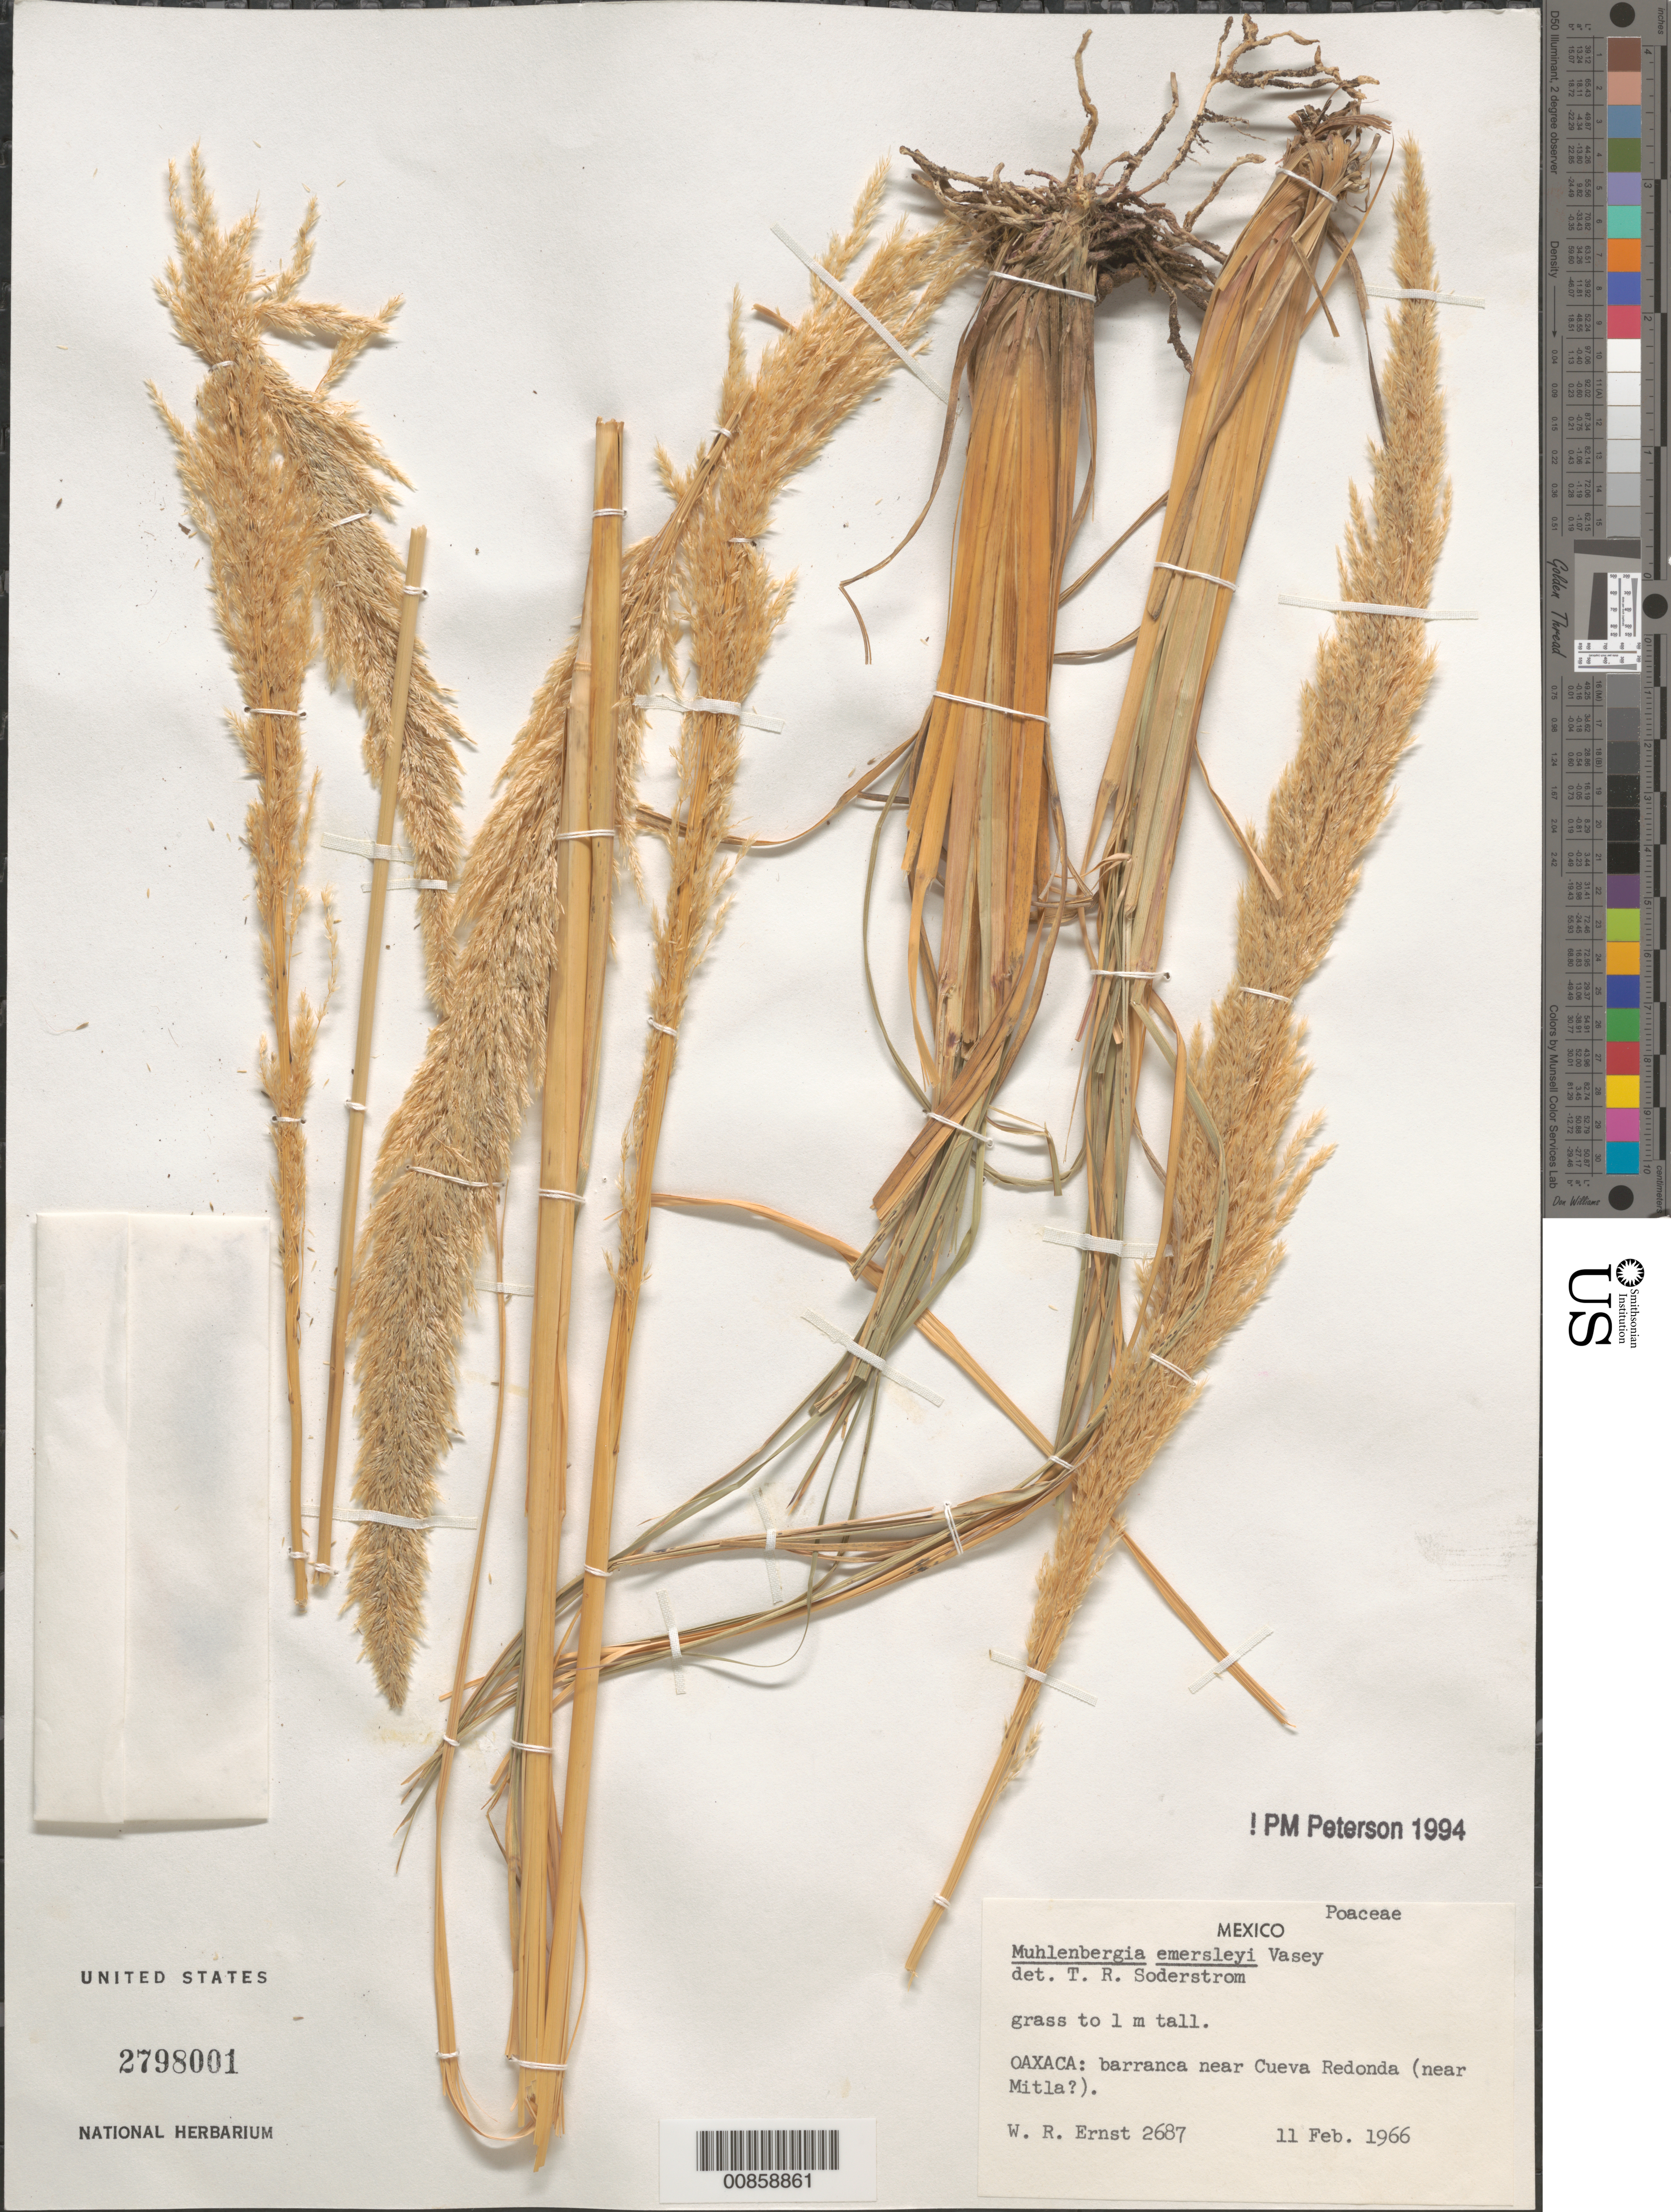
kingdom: Plantae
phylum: Tracheophyta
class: Liliopsida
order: Poales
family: Poaceae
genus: Muhlenbergia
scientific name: Muhlenbergia emersleyi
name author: Vasey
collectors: W. R. Ernst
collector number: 2687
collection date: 1966-02-11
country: Mexico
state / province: Oaxaca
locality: Barranca near Cueva Redonda (near Mitla).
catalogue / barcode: US 2798001